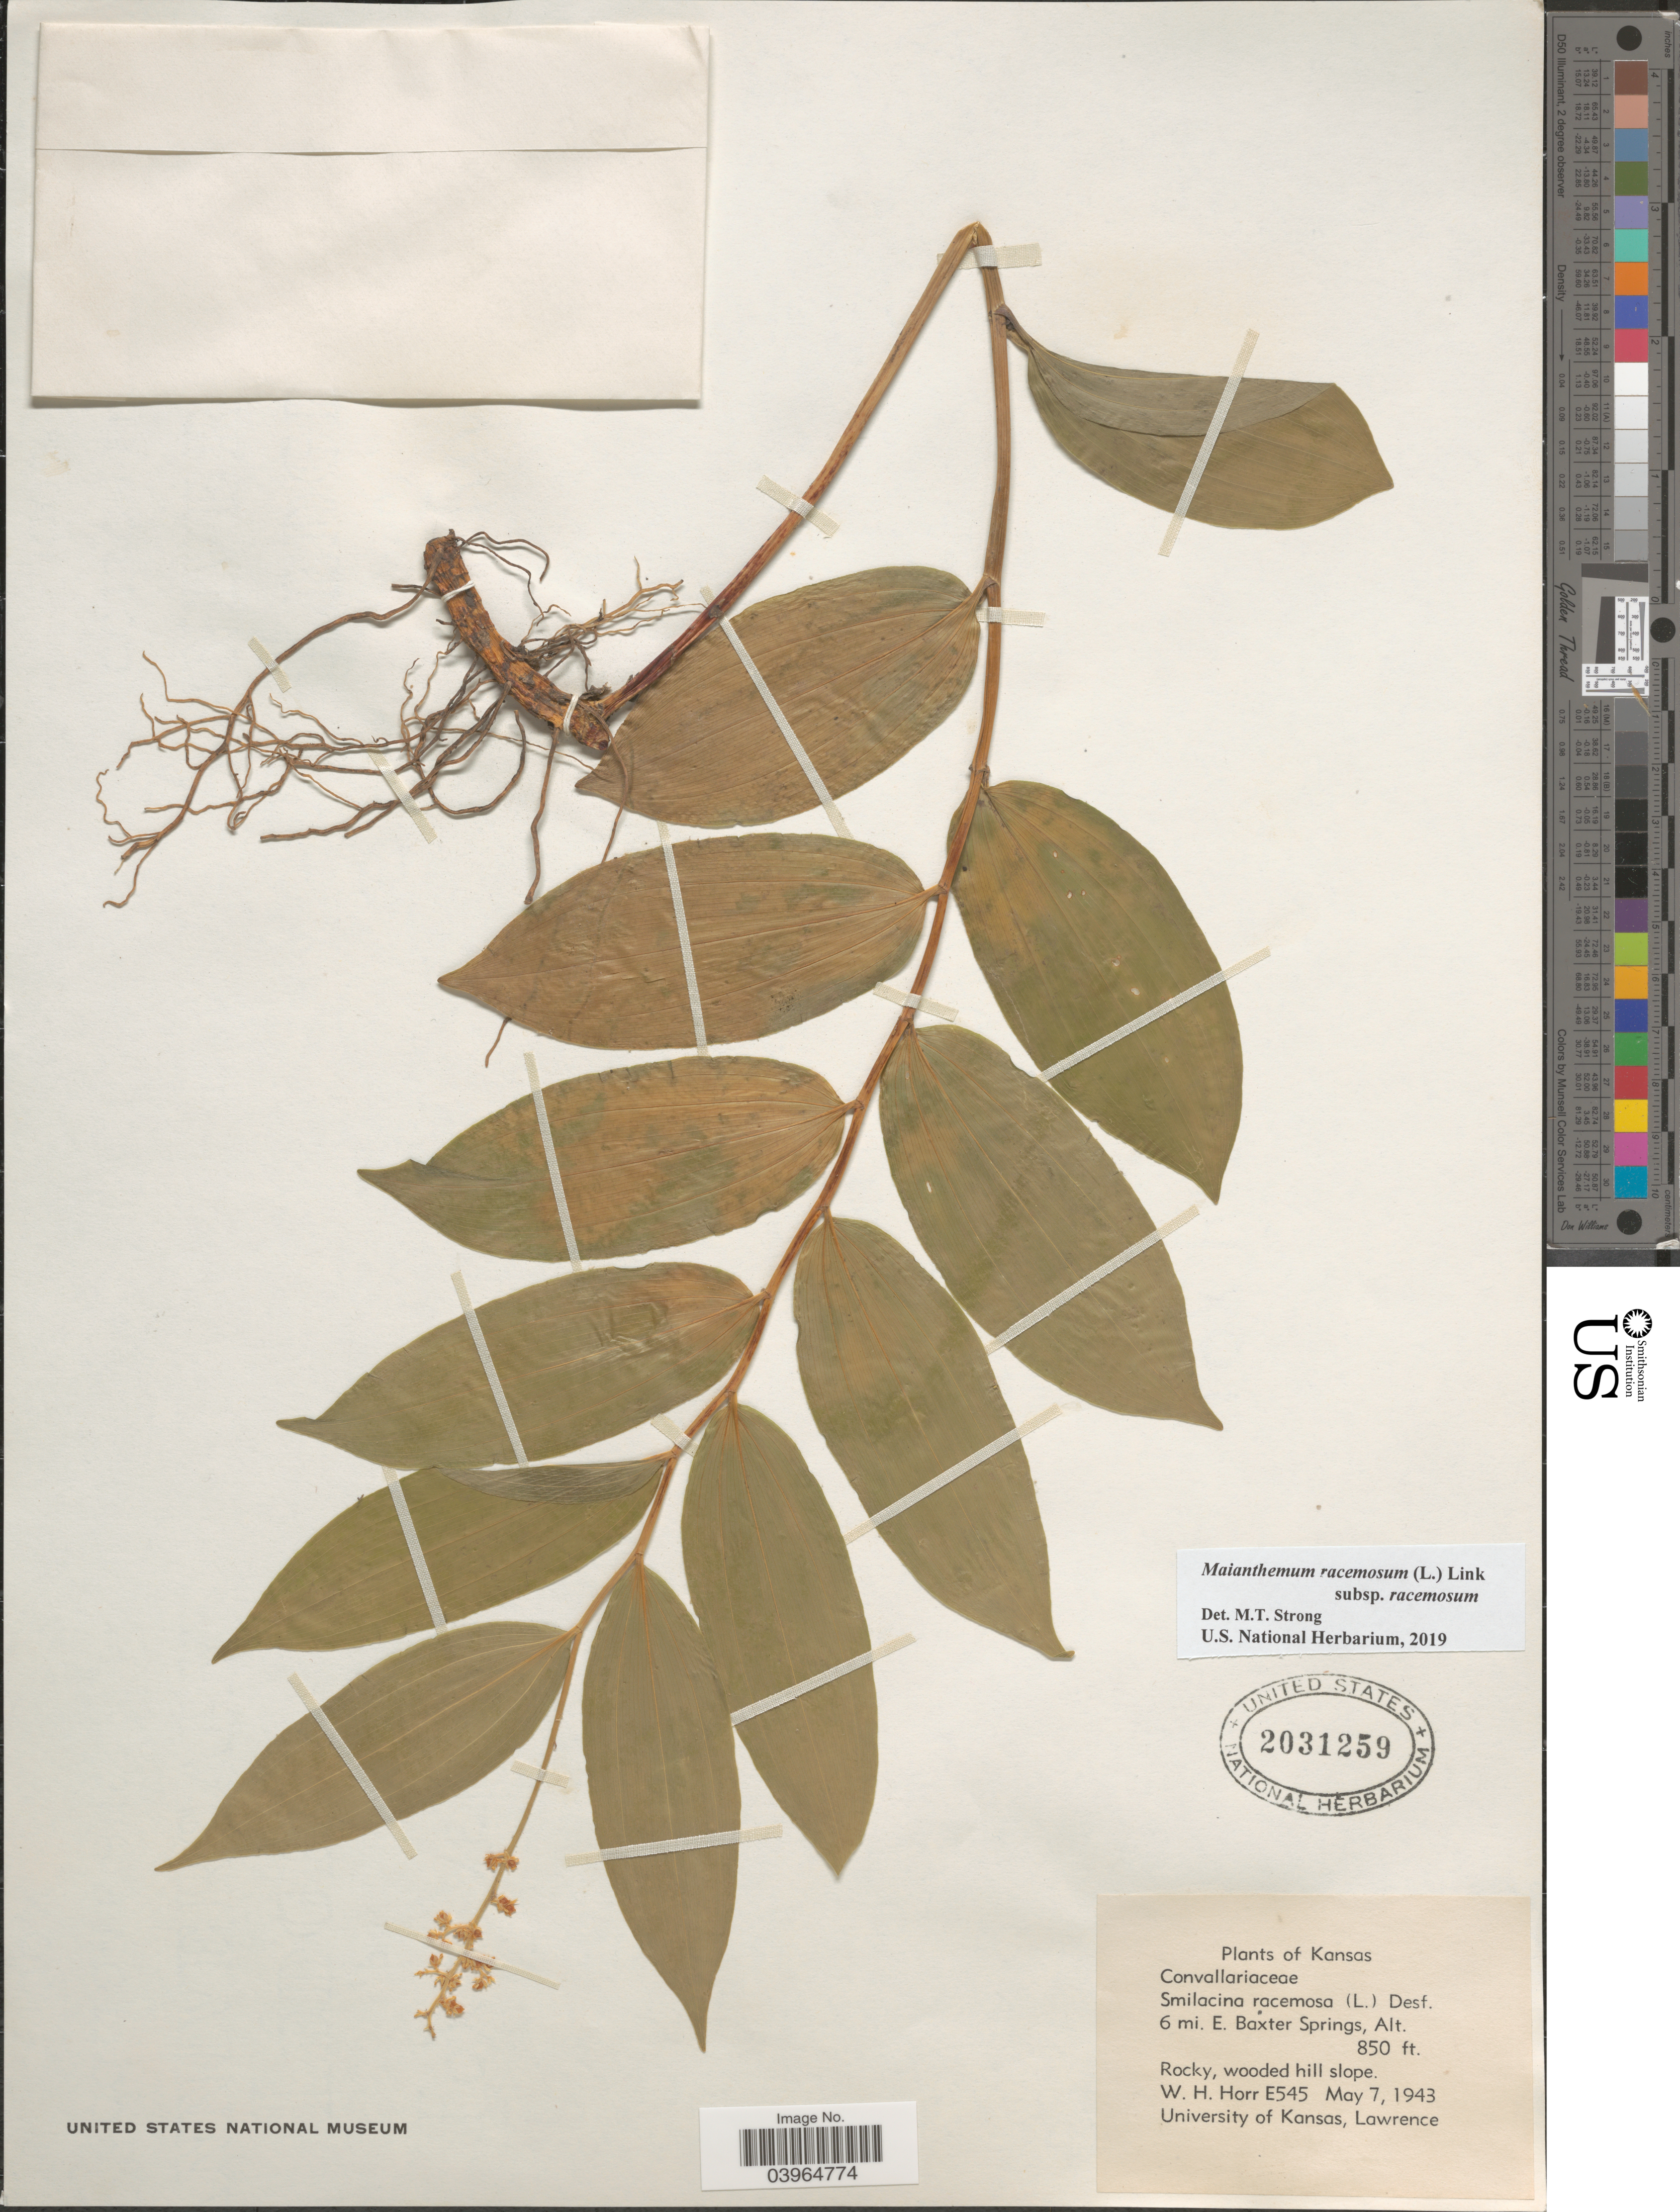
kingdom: Plantae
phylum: Tracheophyta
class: Liliopsida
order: Asparagales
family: Asparagaceae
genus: Maianthemum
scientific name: Maianthemum racemosum subsp. racemosum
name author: (L.) Link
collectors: W. H. Horr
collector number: E545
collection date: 1943-05-07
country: United States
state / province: Kansas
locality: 6 mi. E. Baxter Springs.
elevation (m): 259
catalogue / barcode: US 2031259